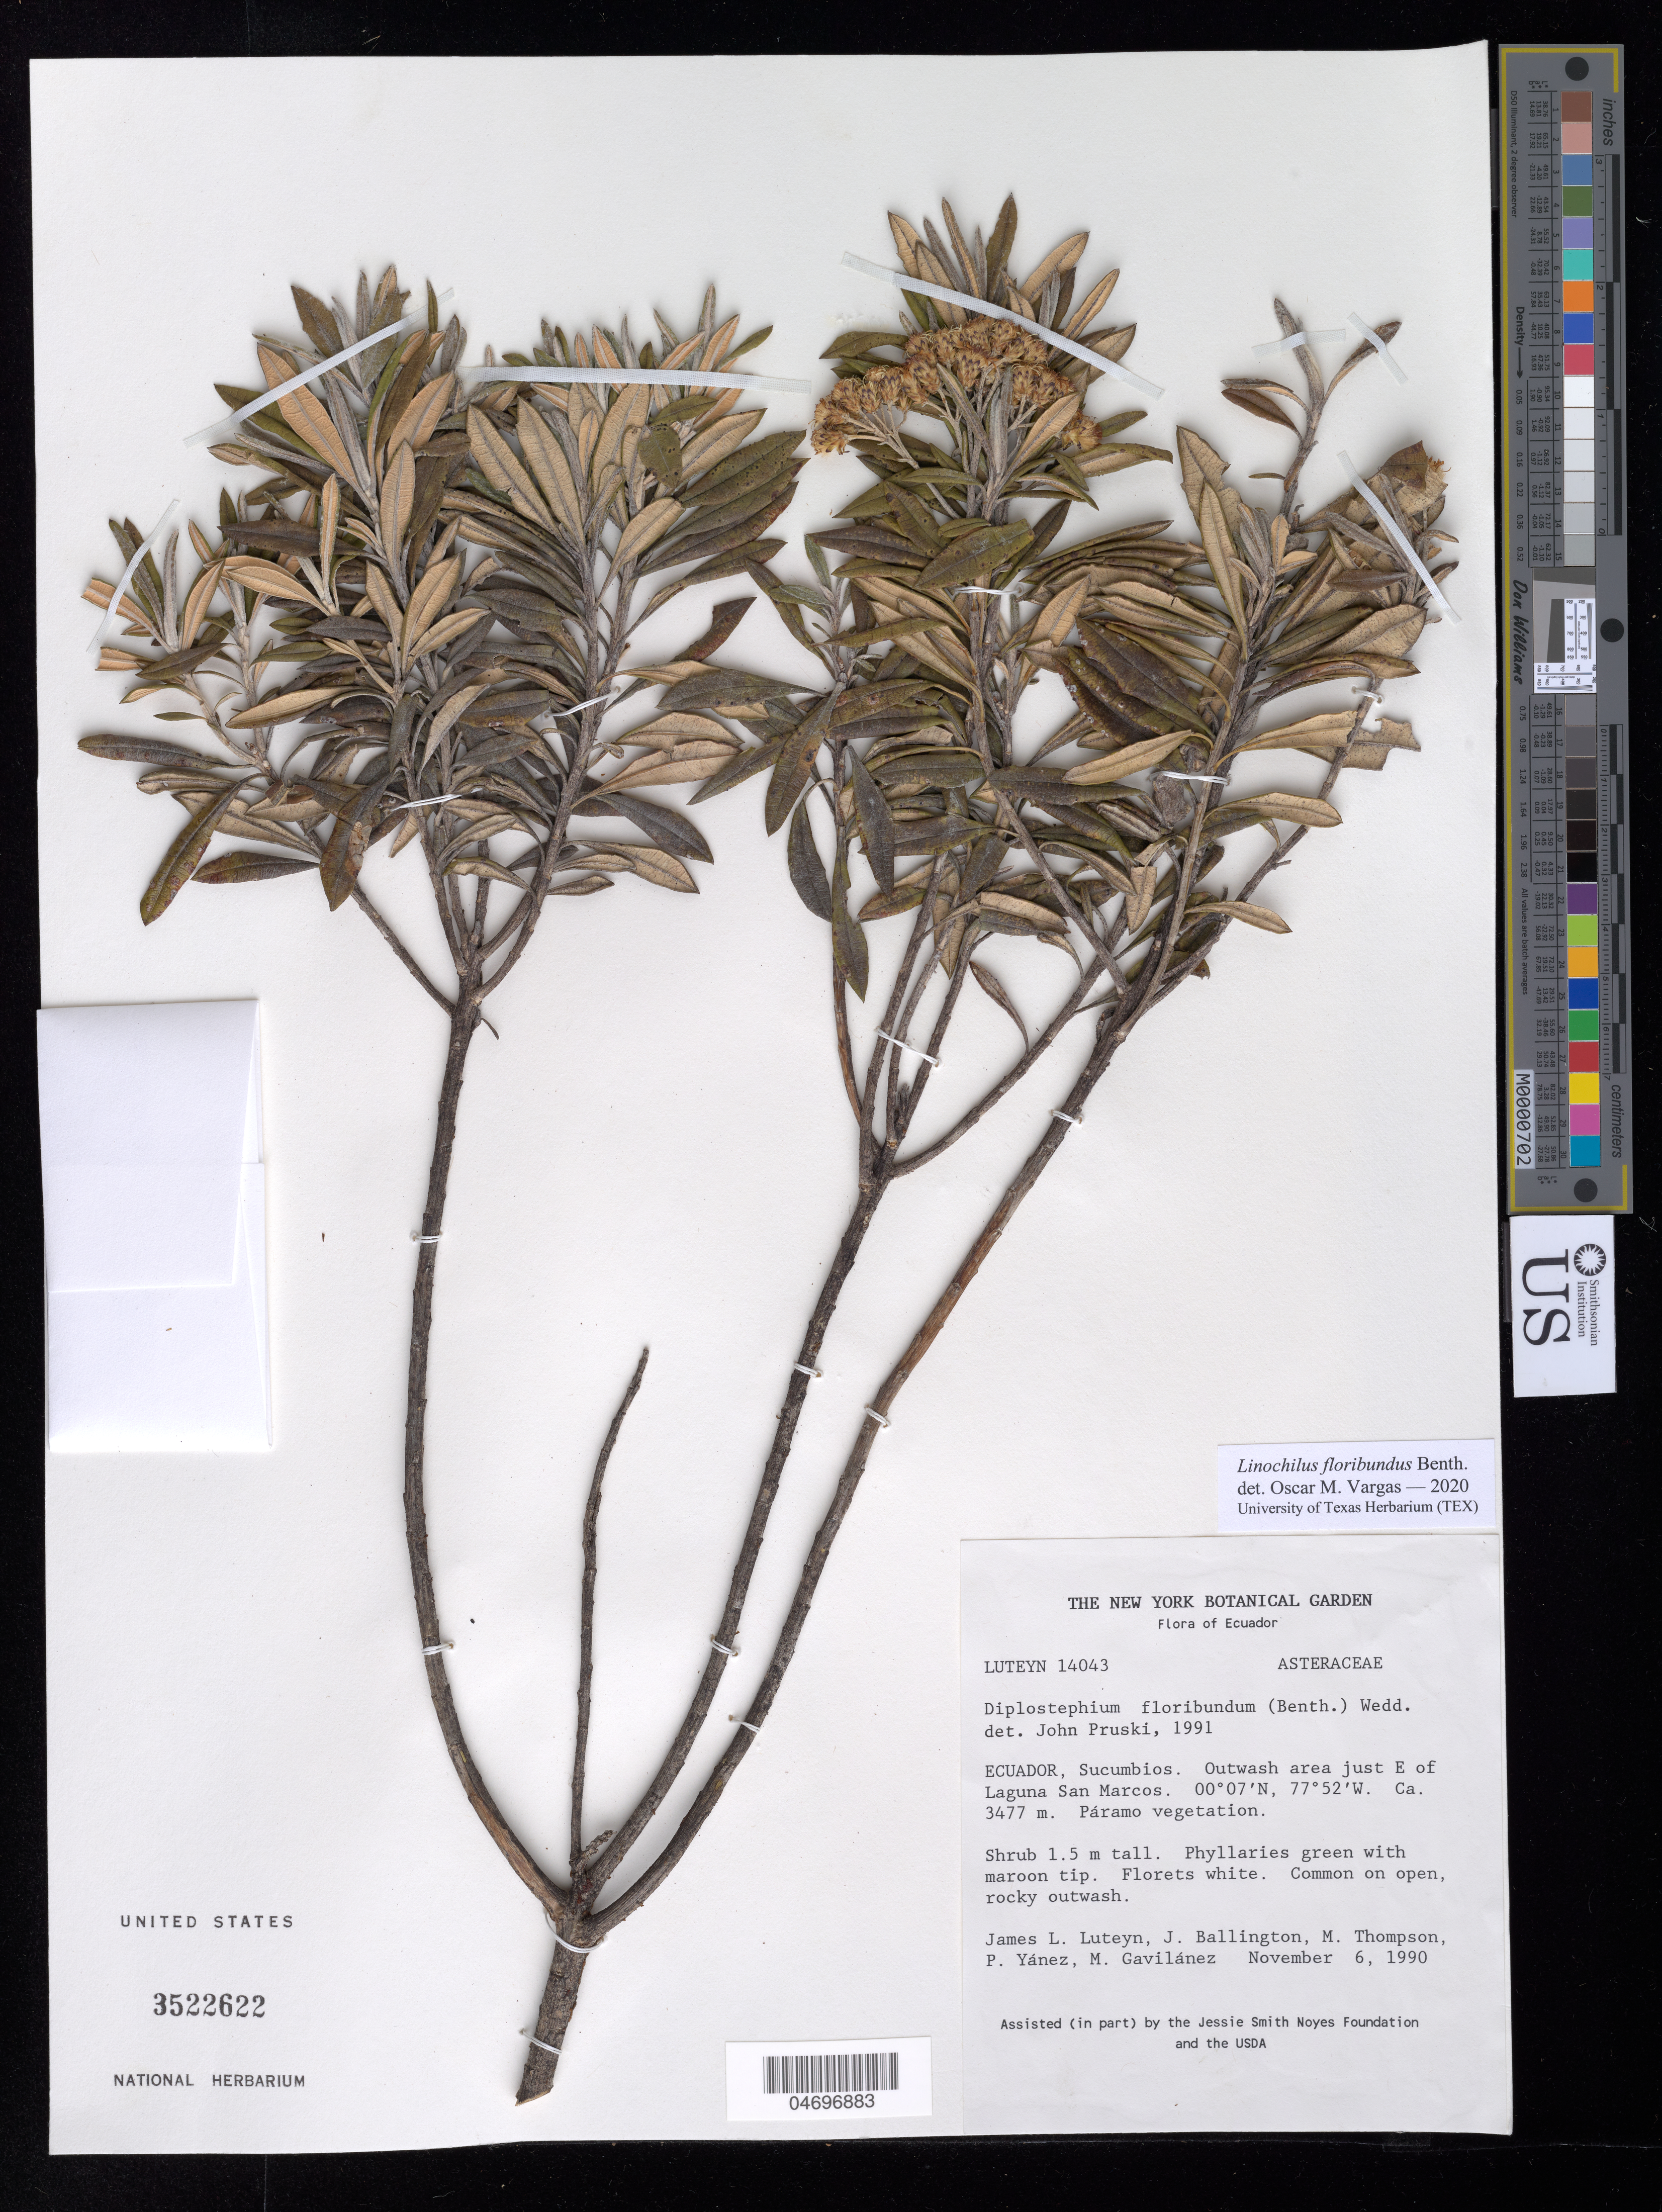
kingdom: Plantae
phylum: Tracheophyta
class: Magnoliopsida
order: Asterales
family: Asteraceae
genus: Linochilus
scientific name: Linochilus floribundus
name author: Benth.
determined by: Vargas, Oscar M.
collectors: J. L. Luteyn, J. Ballington, M. Thompson, P. Yanez & M. Gavilánez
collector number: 14043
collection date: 1990-11-06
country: Ecuador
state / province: Sucumbíos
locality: Outwash area just E of Laguna San Marcos.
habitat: On open rocky outwash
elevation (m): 3477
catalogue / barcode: US 3522622